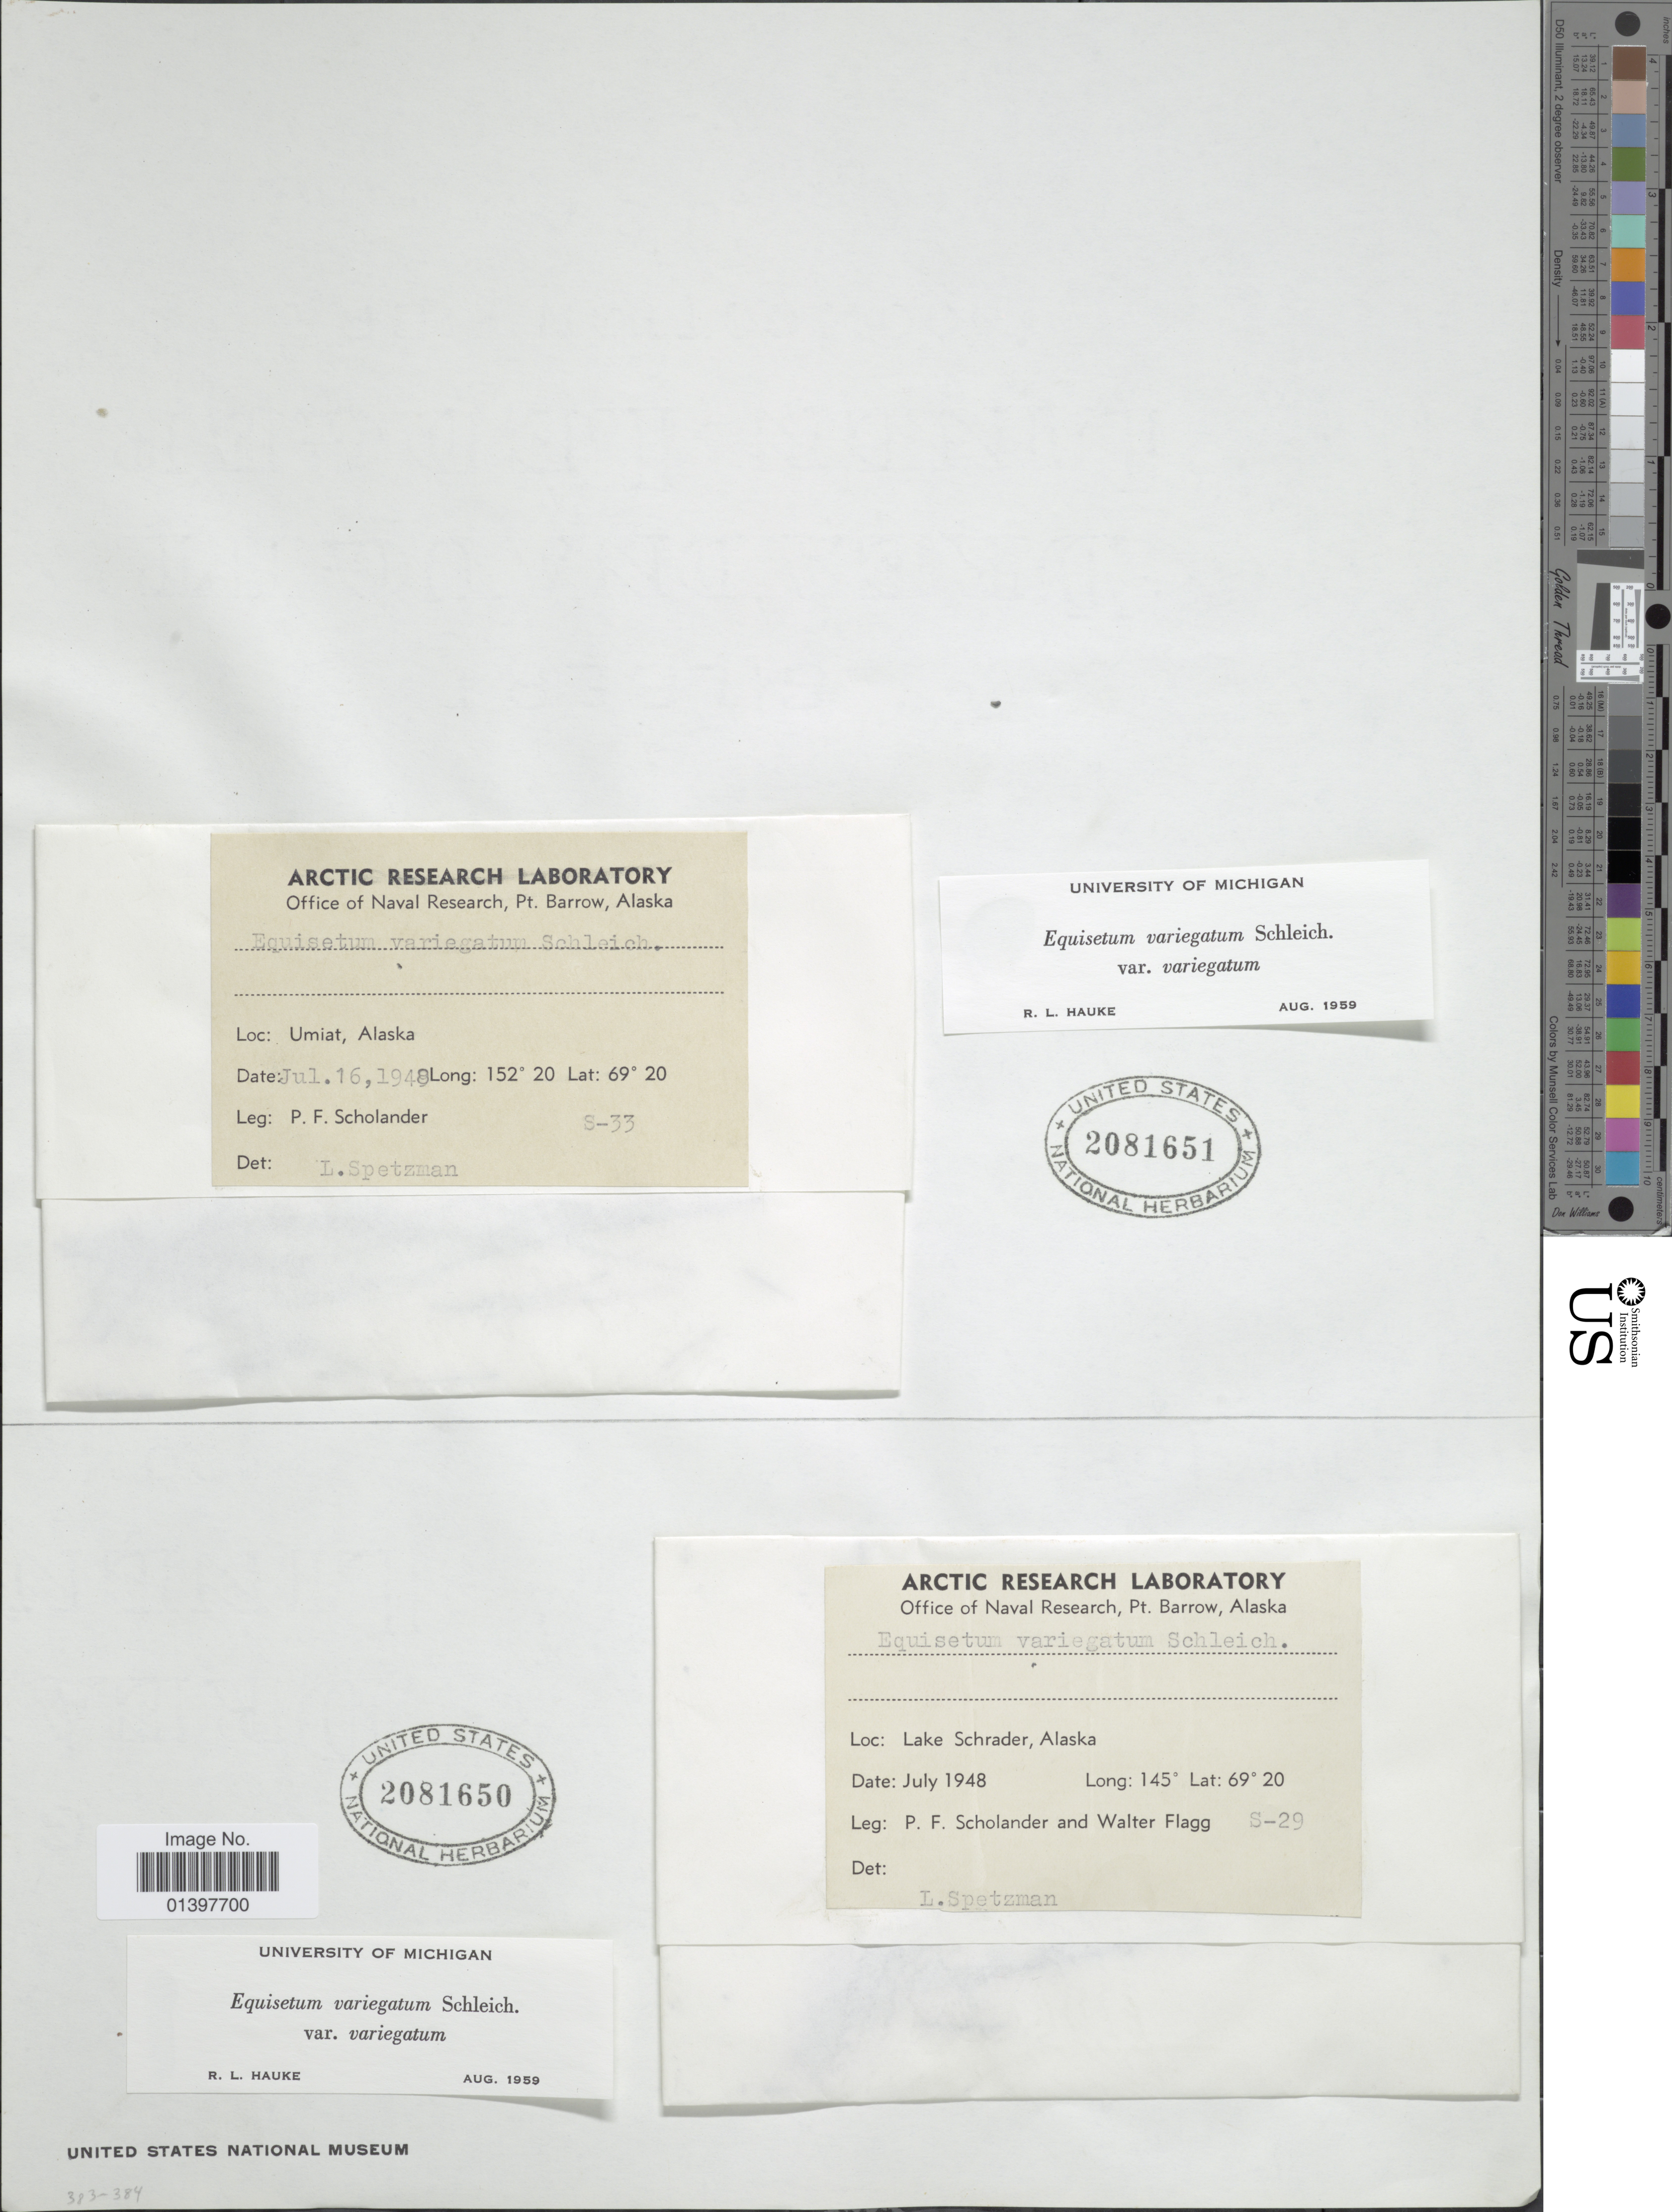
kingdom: Plantae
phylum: Tracheophyta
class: Polypodiopsida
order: Equisetales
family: Equisetaceae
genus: Equisetum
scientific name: Equisetum variegatum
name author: Schleich. ex F. Weber & D. Mohr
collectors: P. Scholander & W. Flagg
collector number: S-29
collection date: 1948-07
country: United States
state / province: Alaska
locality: Lake Schrader, Alaska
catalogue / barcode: US 2081650